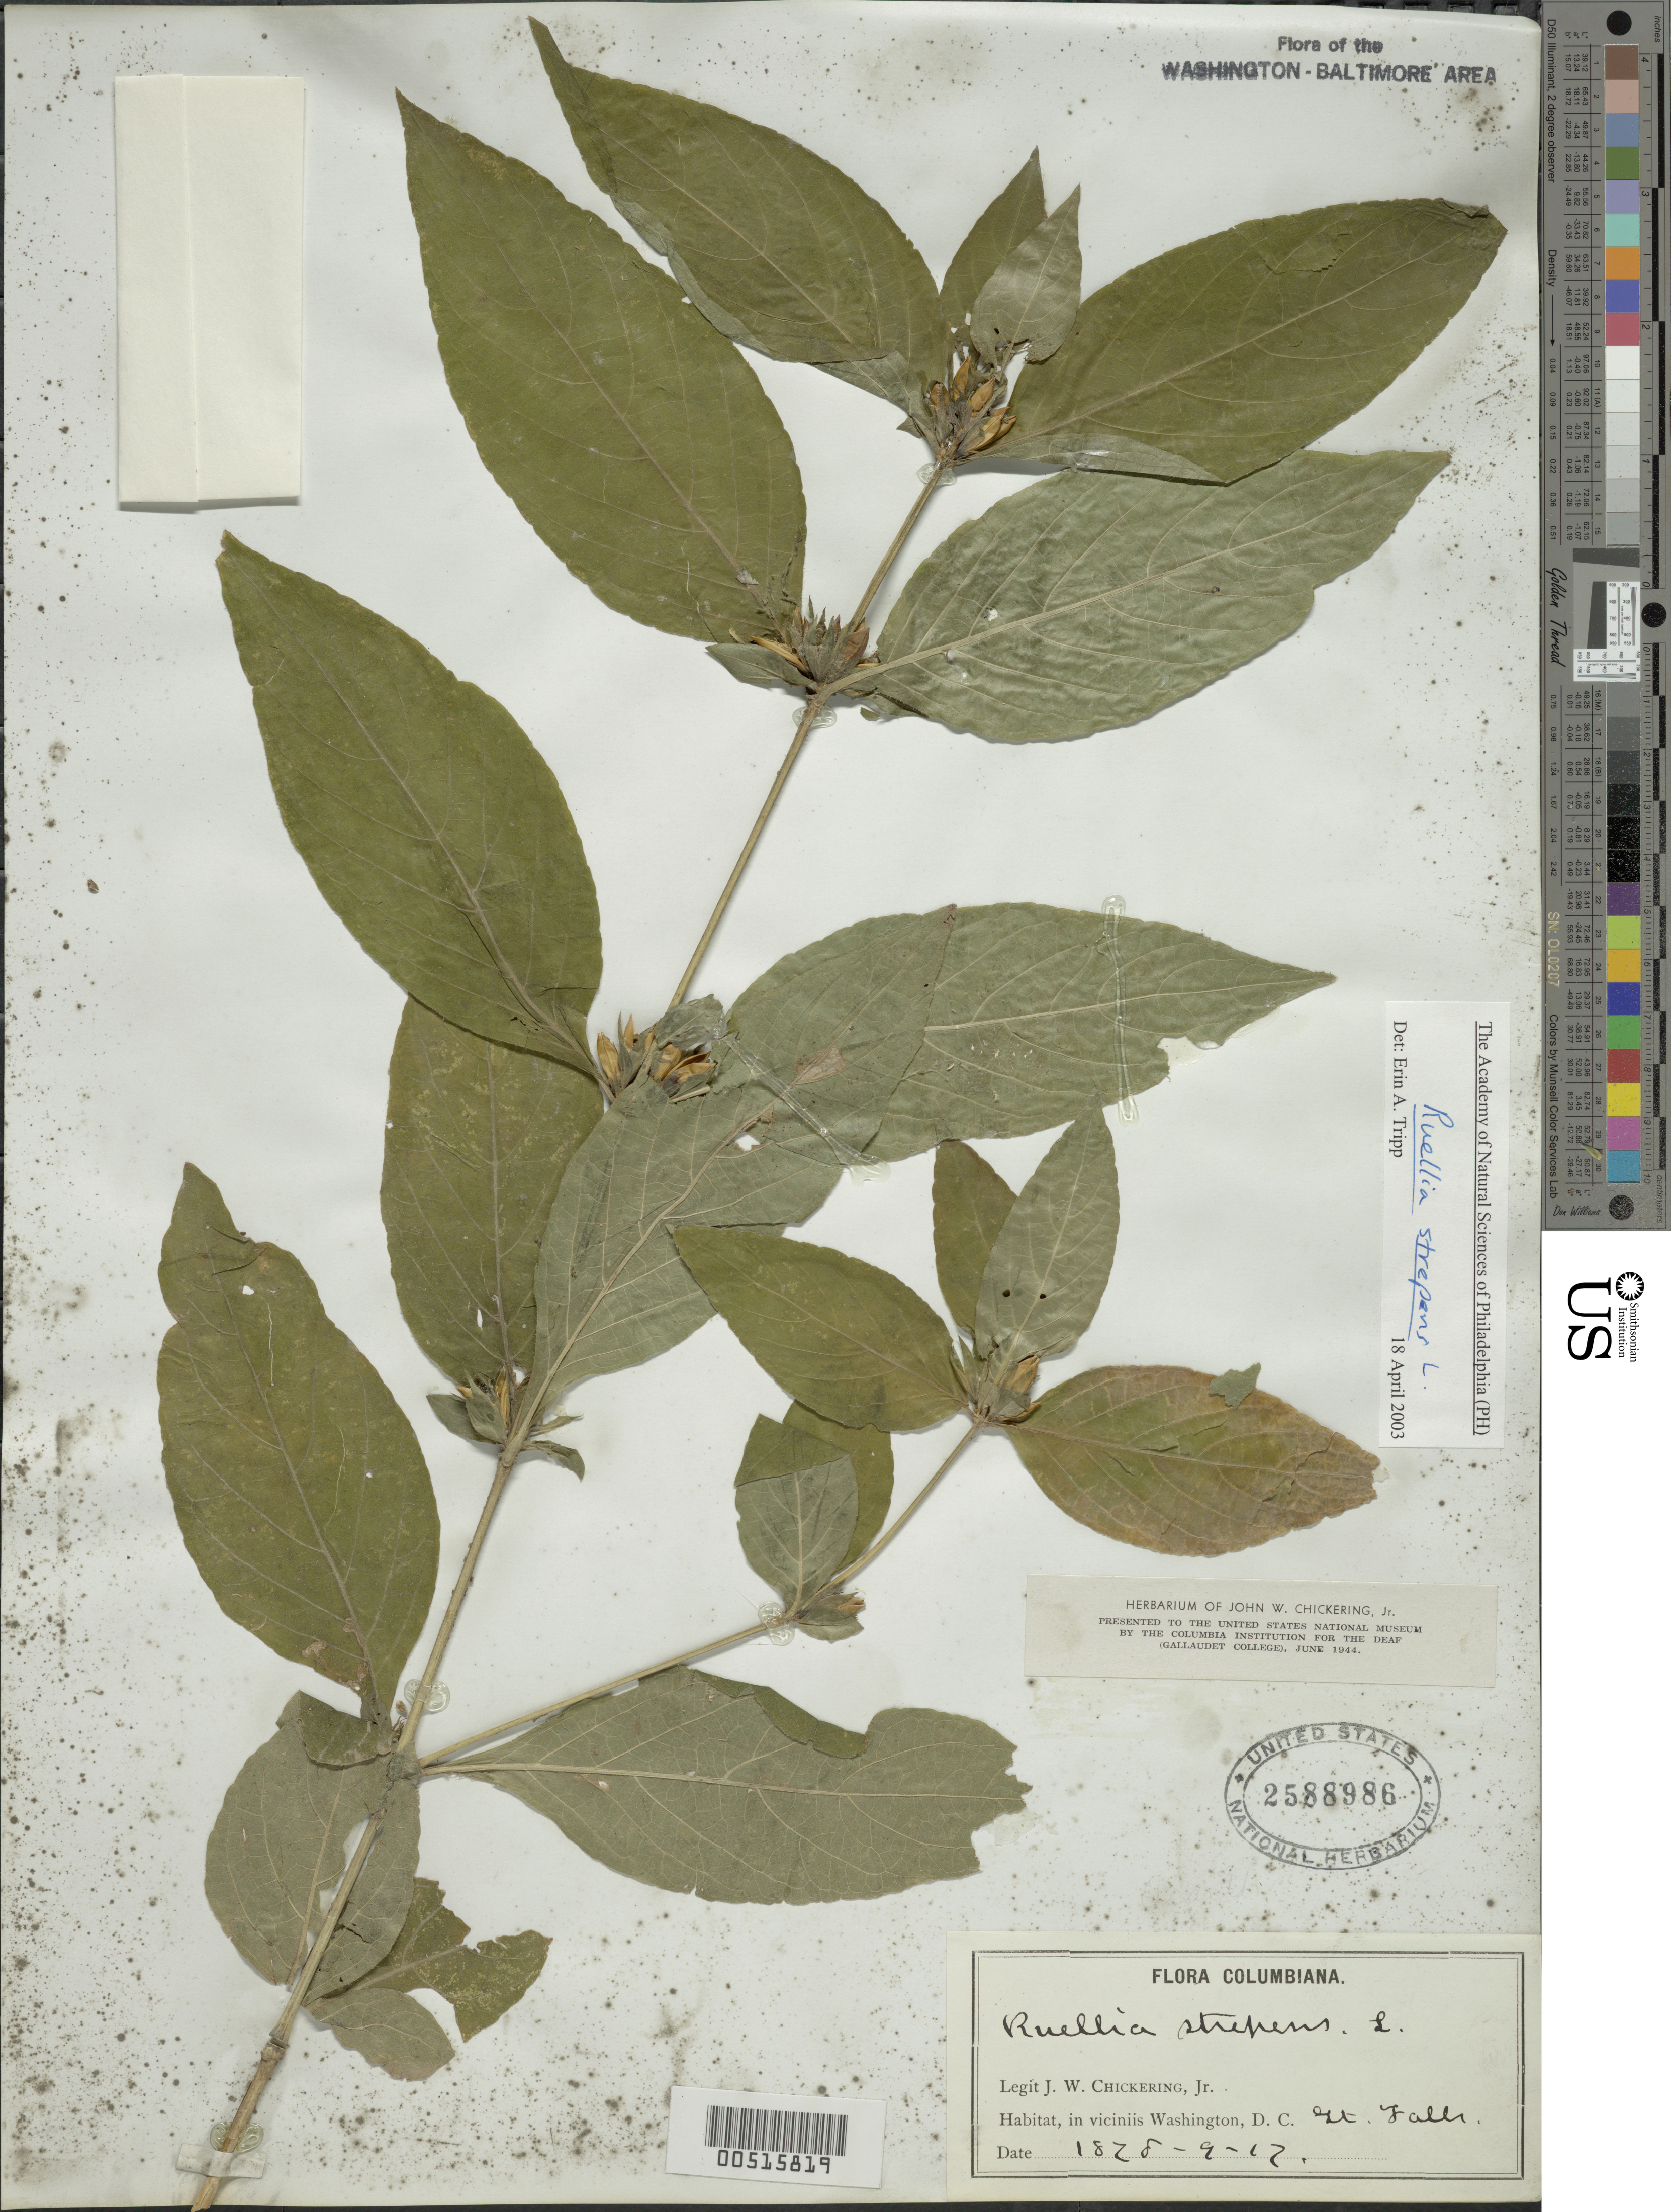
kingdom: Plantae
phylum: Tracheophyta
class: Magnoliopsida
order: Lamiales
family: Acanthaceae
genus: Ruellia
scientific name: Ruellia strepens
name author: L.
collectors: J. Chickering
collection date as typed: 12 Sep 1878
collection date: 1878-09-12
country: United States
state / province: Virginia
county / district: Fairfax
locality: Great Falls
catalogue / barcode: US 2588986